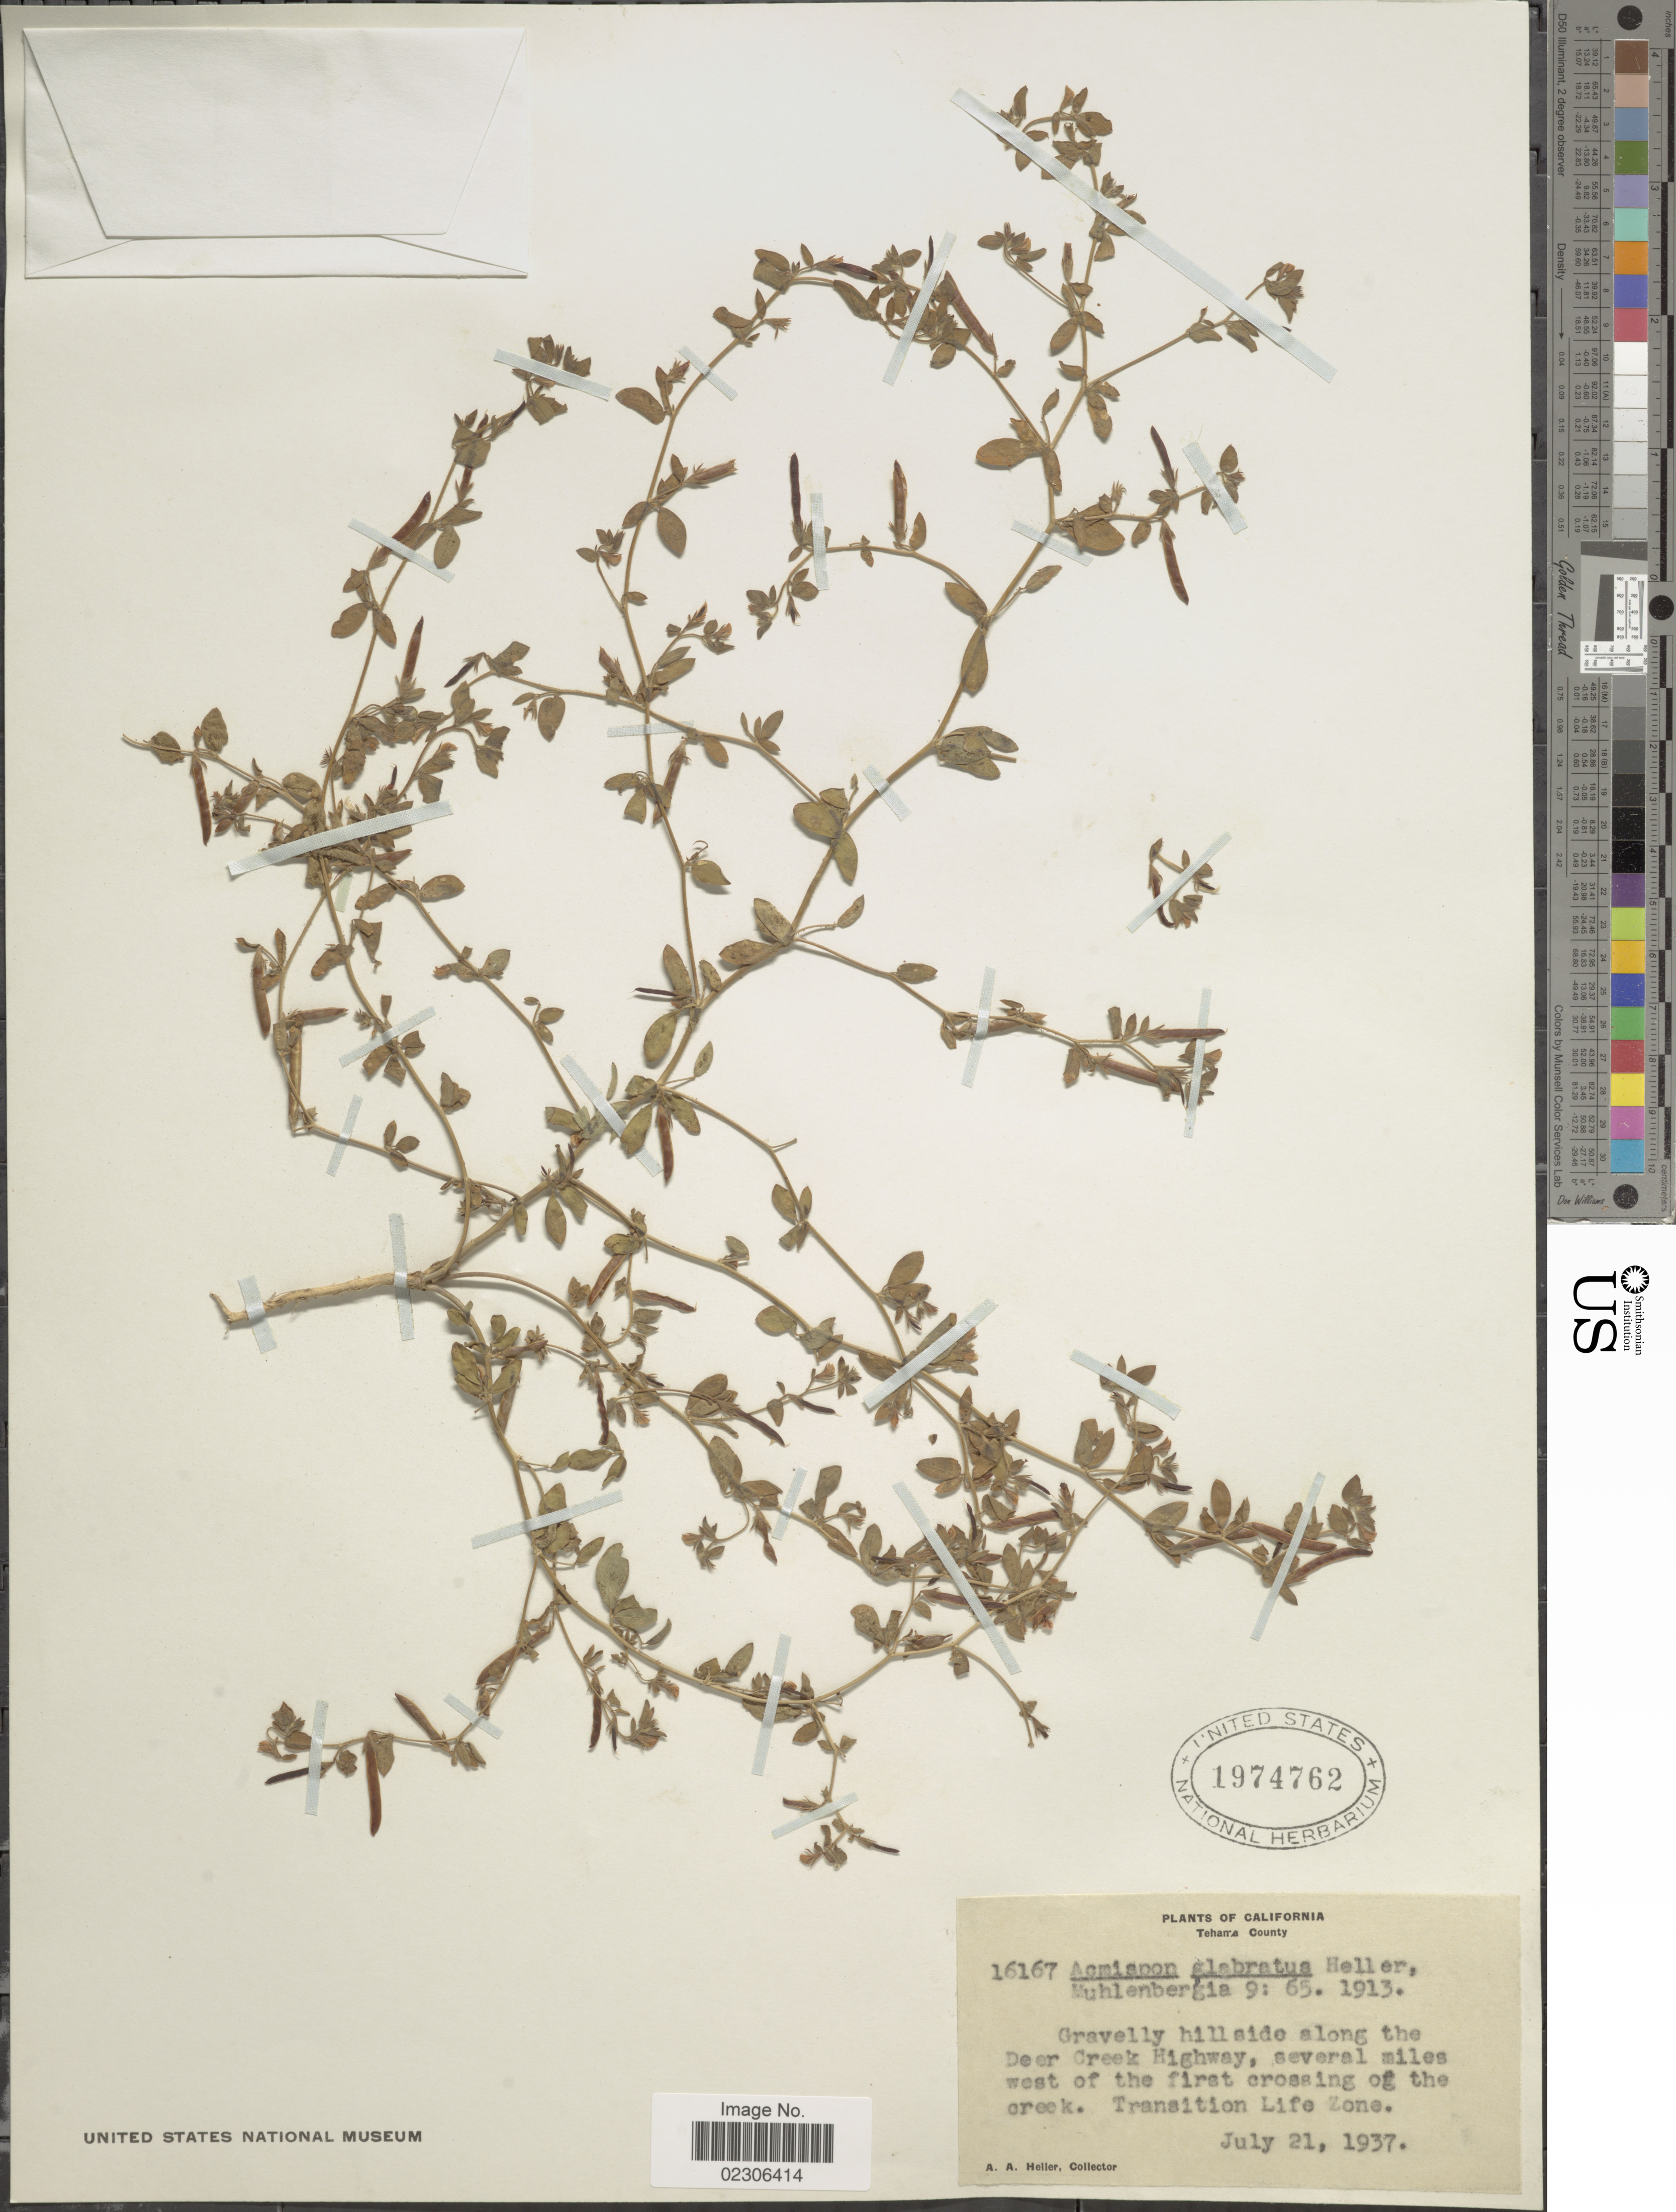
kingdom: Plantae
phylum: Tracheophyta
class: Magnoliopsida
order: Fabales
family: Fabaceae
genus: Acmispon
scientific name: Acmispon americanus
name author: (Nutt.) Rydb.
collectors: A. A. Heller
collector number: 16167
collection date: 1937-07-21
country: United States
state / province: California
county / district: Tehama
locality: Teharra County, Gravelly hillside along the Deer Creek Highway, several miles west of the first crossing of the creek, Tranistion Life Zone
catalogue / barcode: US 1974762